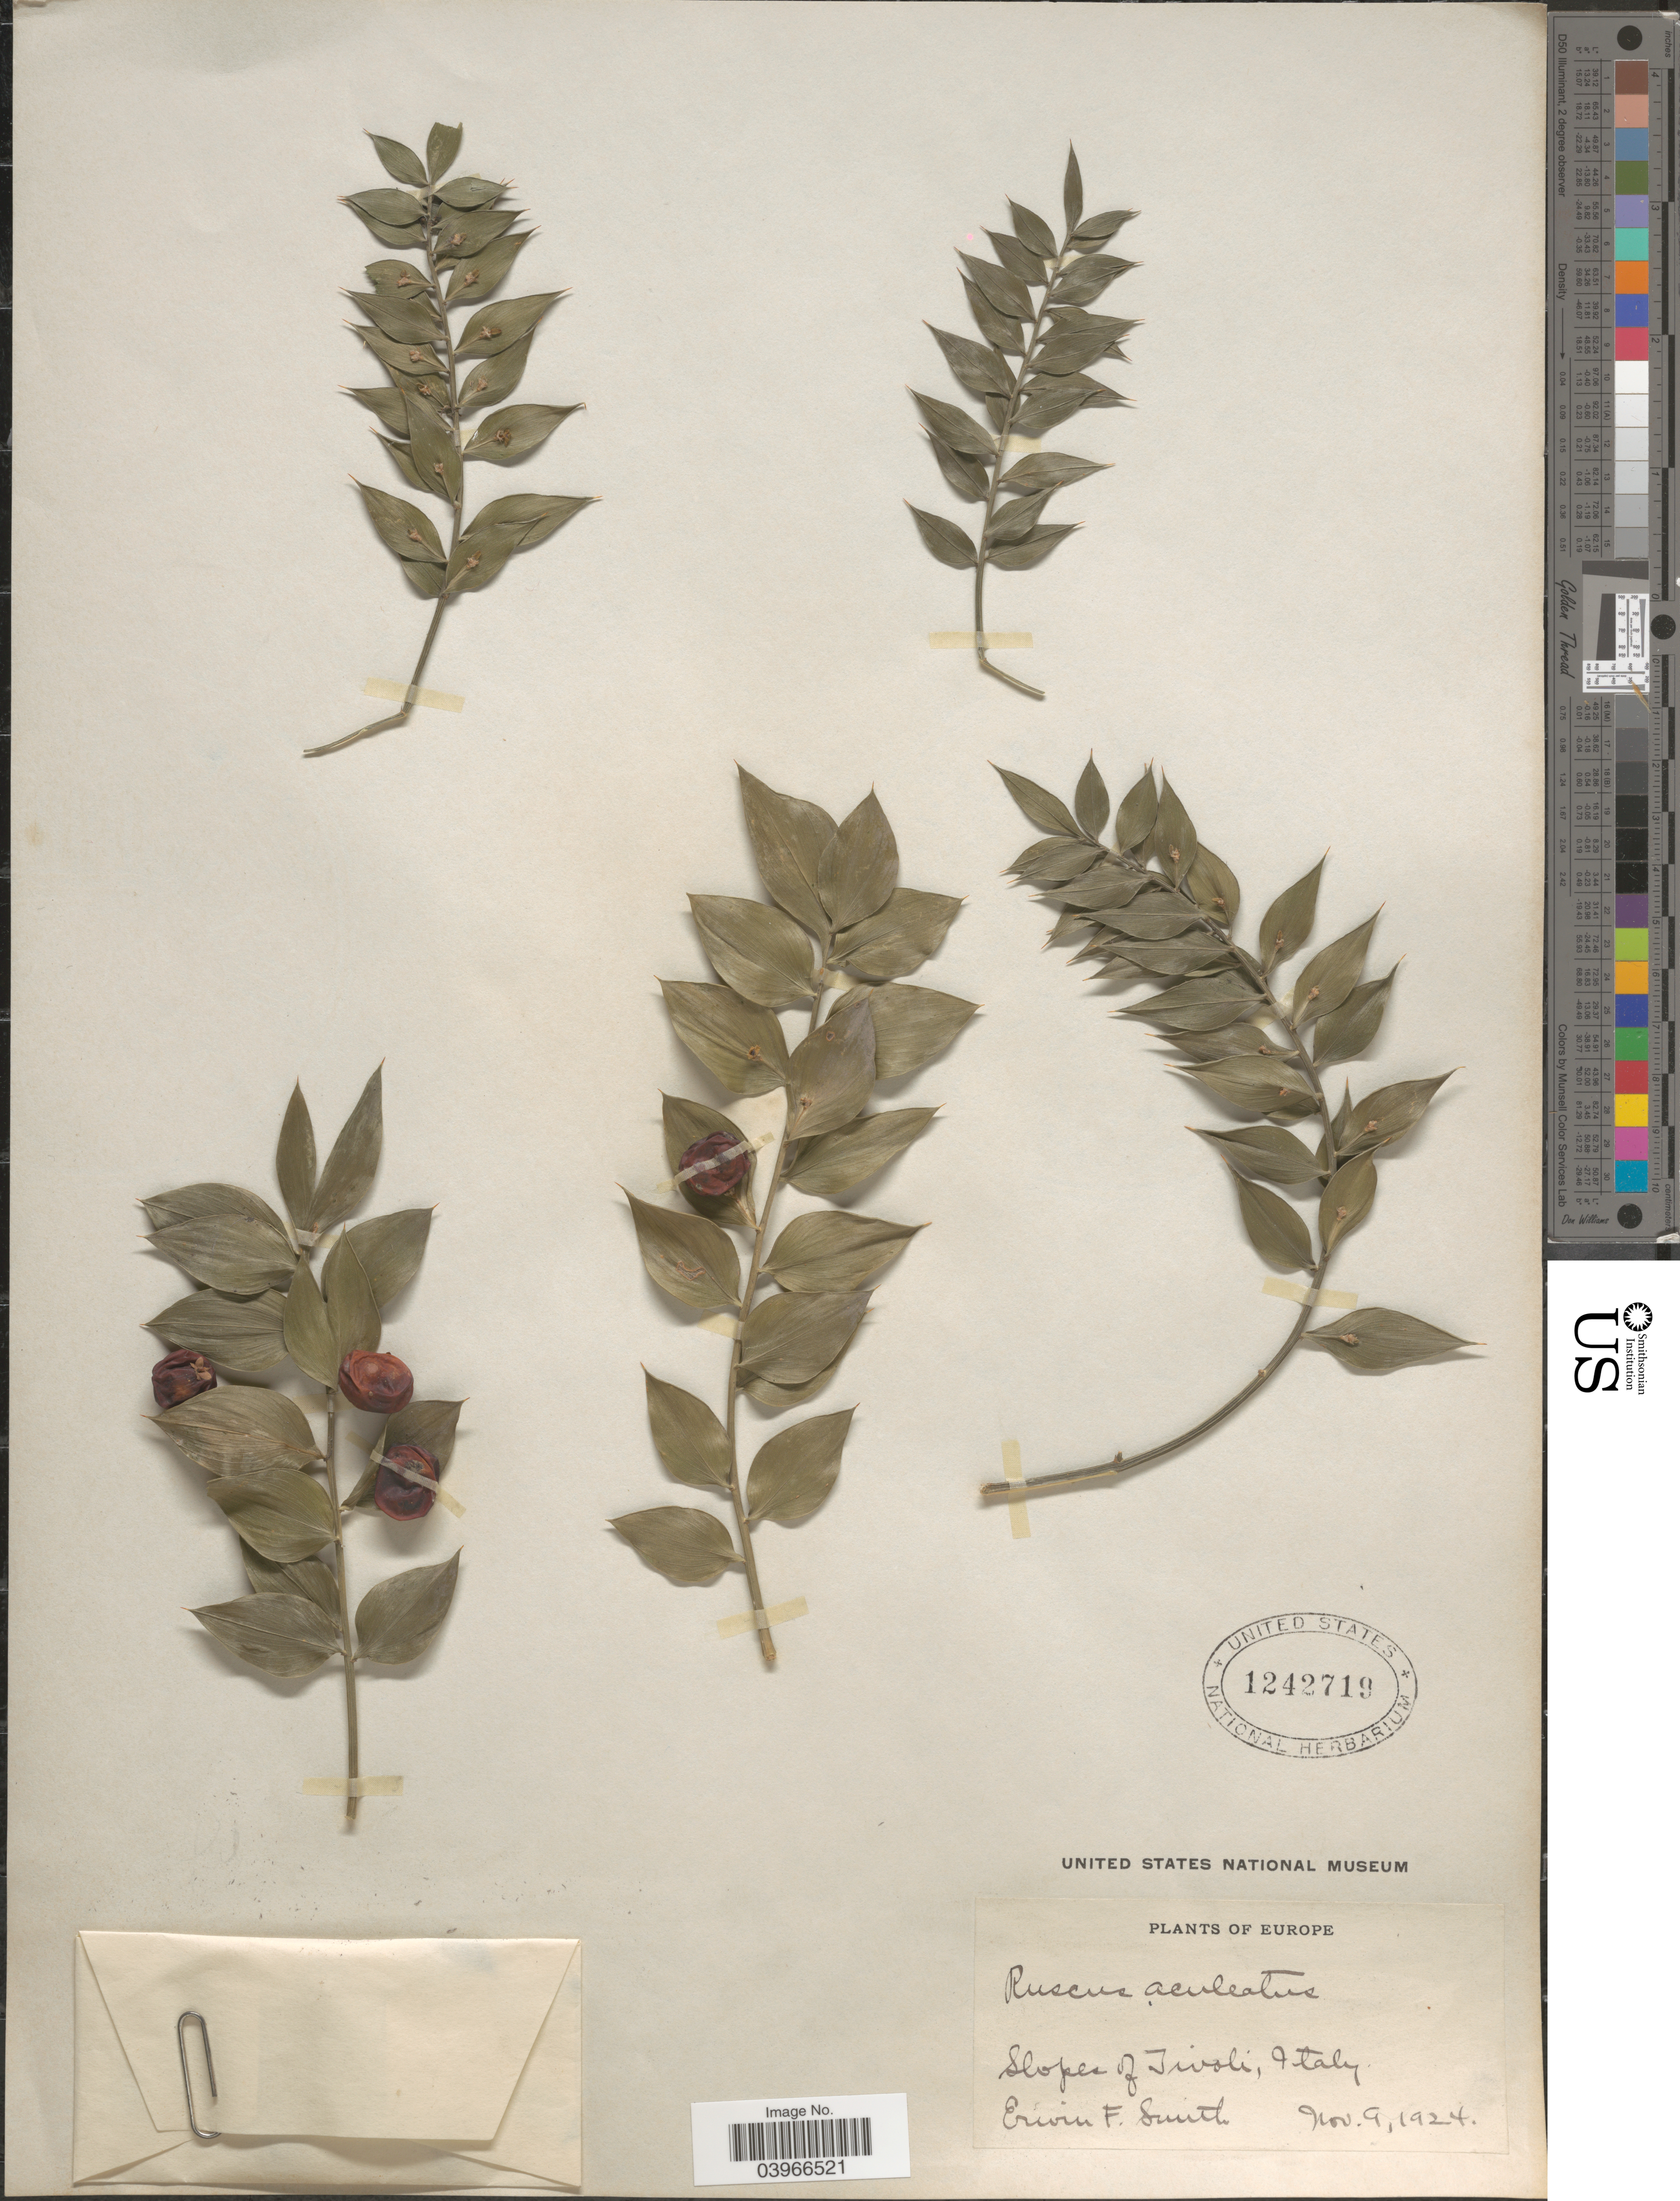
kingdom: Plantae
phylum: Tracheophyta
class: Liliopsida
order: Asparagales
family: Asparagaceae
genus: Ruscus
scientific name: Ruscus aculeatus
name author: L.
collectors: E. F. Smith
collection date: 1924-11-09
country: Italy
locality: Slopes of Tivoli.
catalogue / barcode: US 1242719